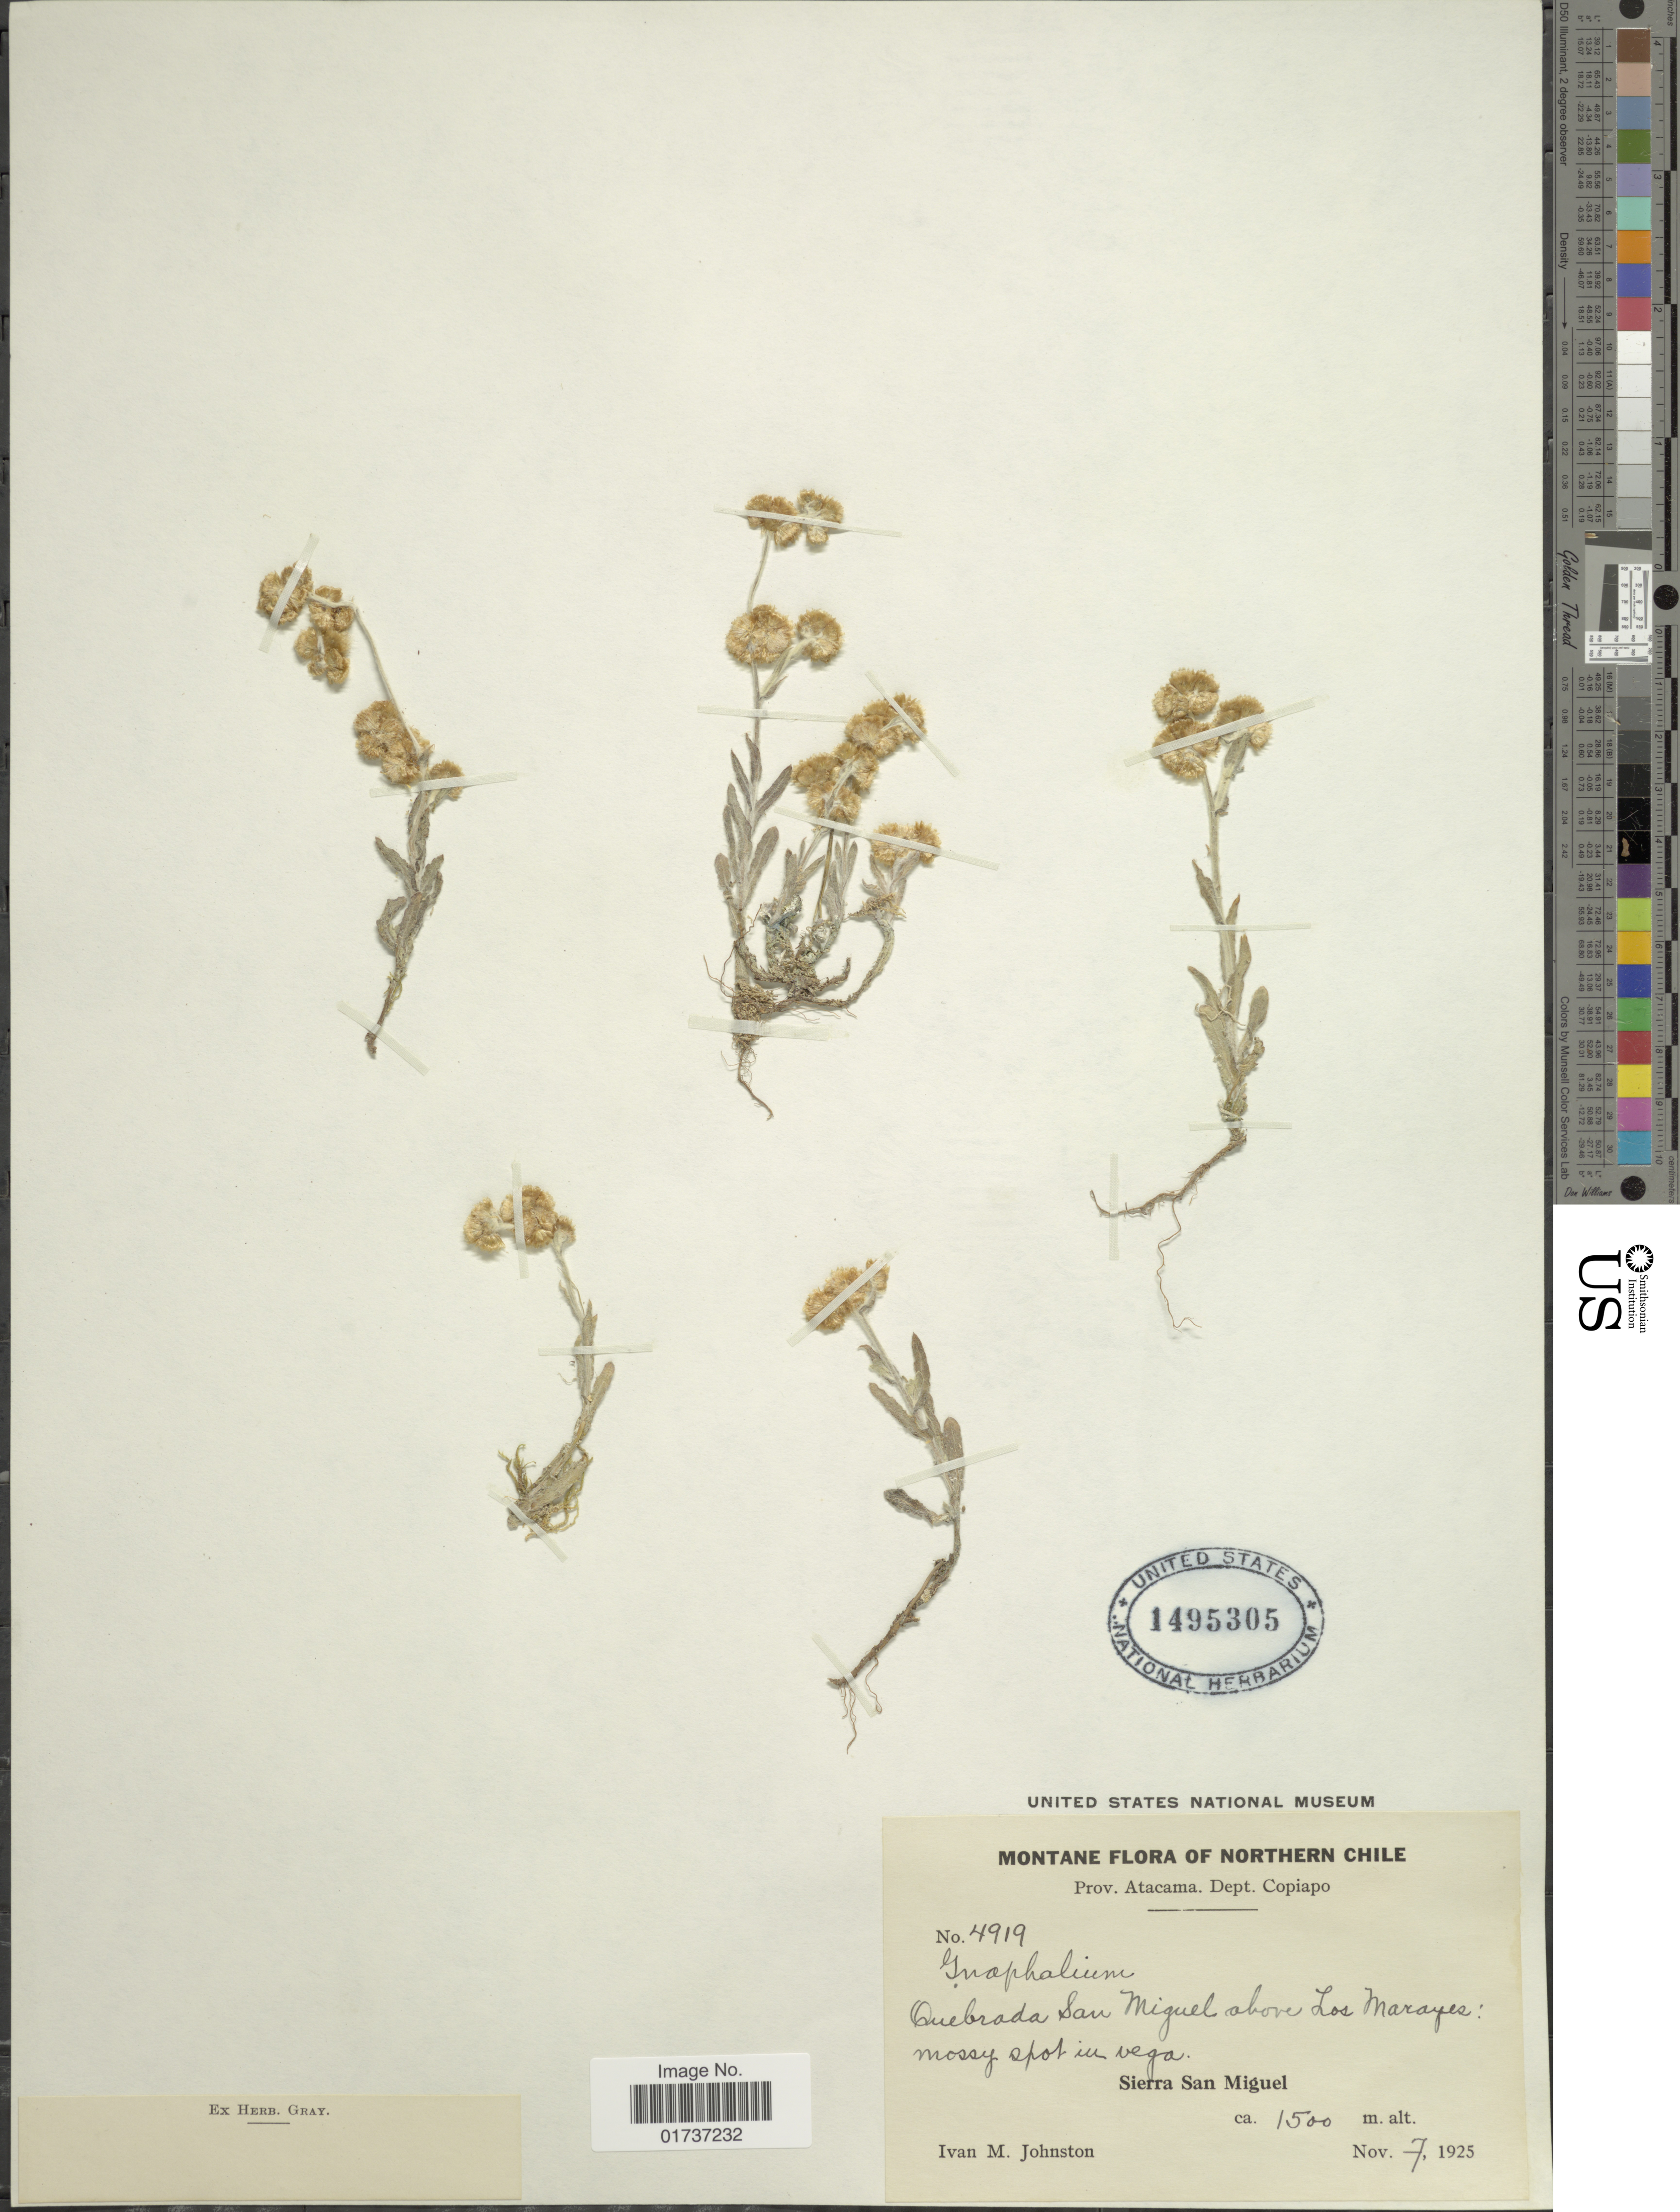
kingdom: Plantae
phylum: Tracheophyta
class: Magnoliopsida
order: Asterales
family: Asteraceae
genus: Gnaphalium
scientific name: Gnaphalium sp.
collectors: I.M. Johnston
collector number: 4919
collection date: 1925-11-07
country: Chile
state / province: Atacama (III)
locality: Dept. Copiapo, Quebrada San Miguel above Los Marayes: mossy spot in vega Sierra San Miguel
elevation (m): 1500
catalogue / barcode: US 1495305